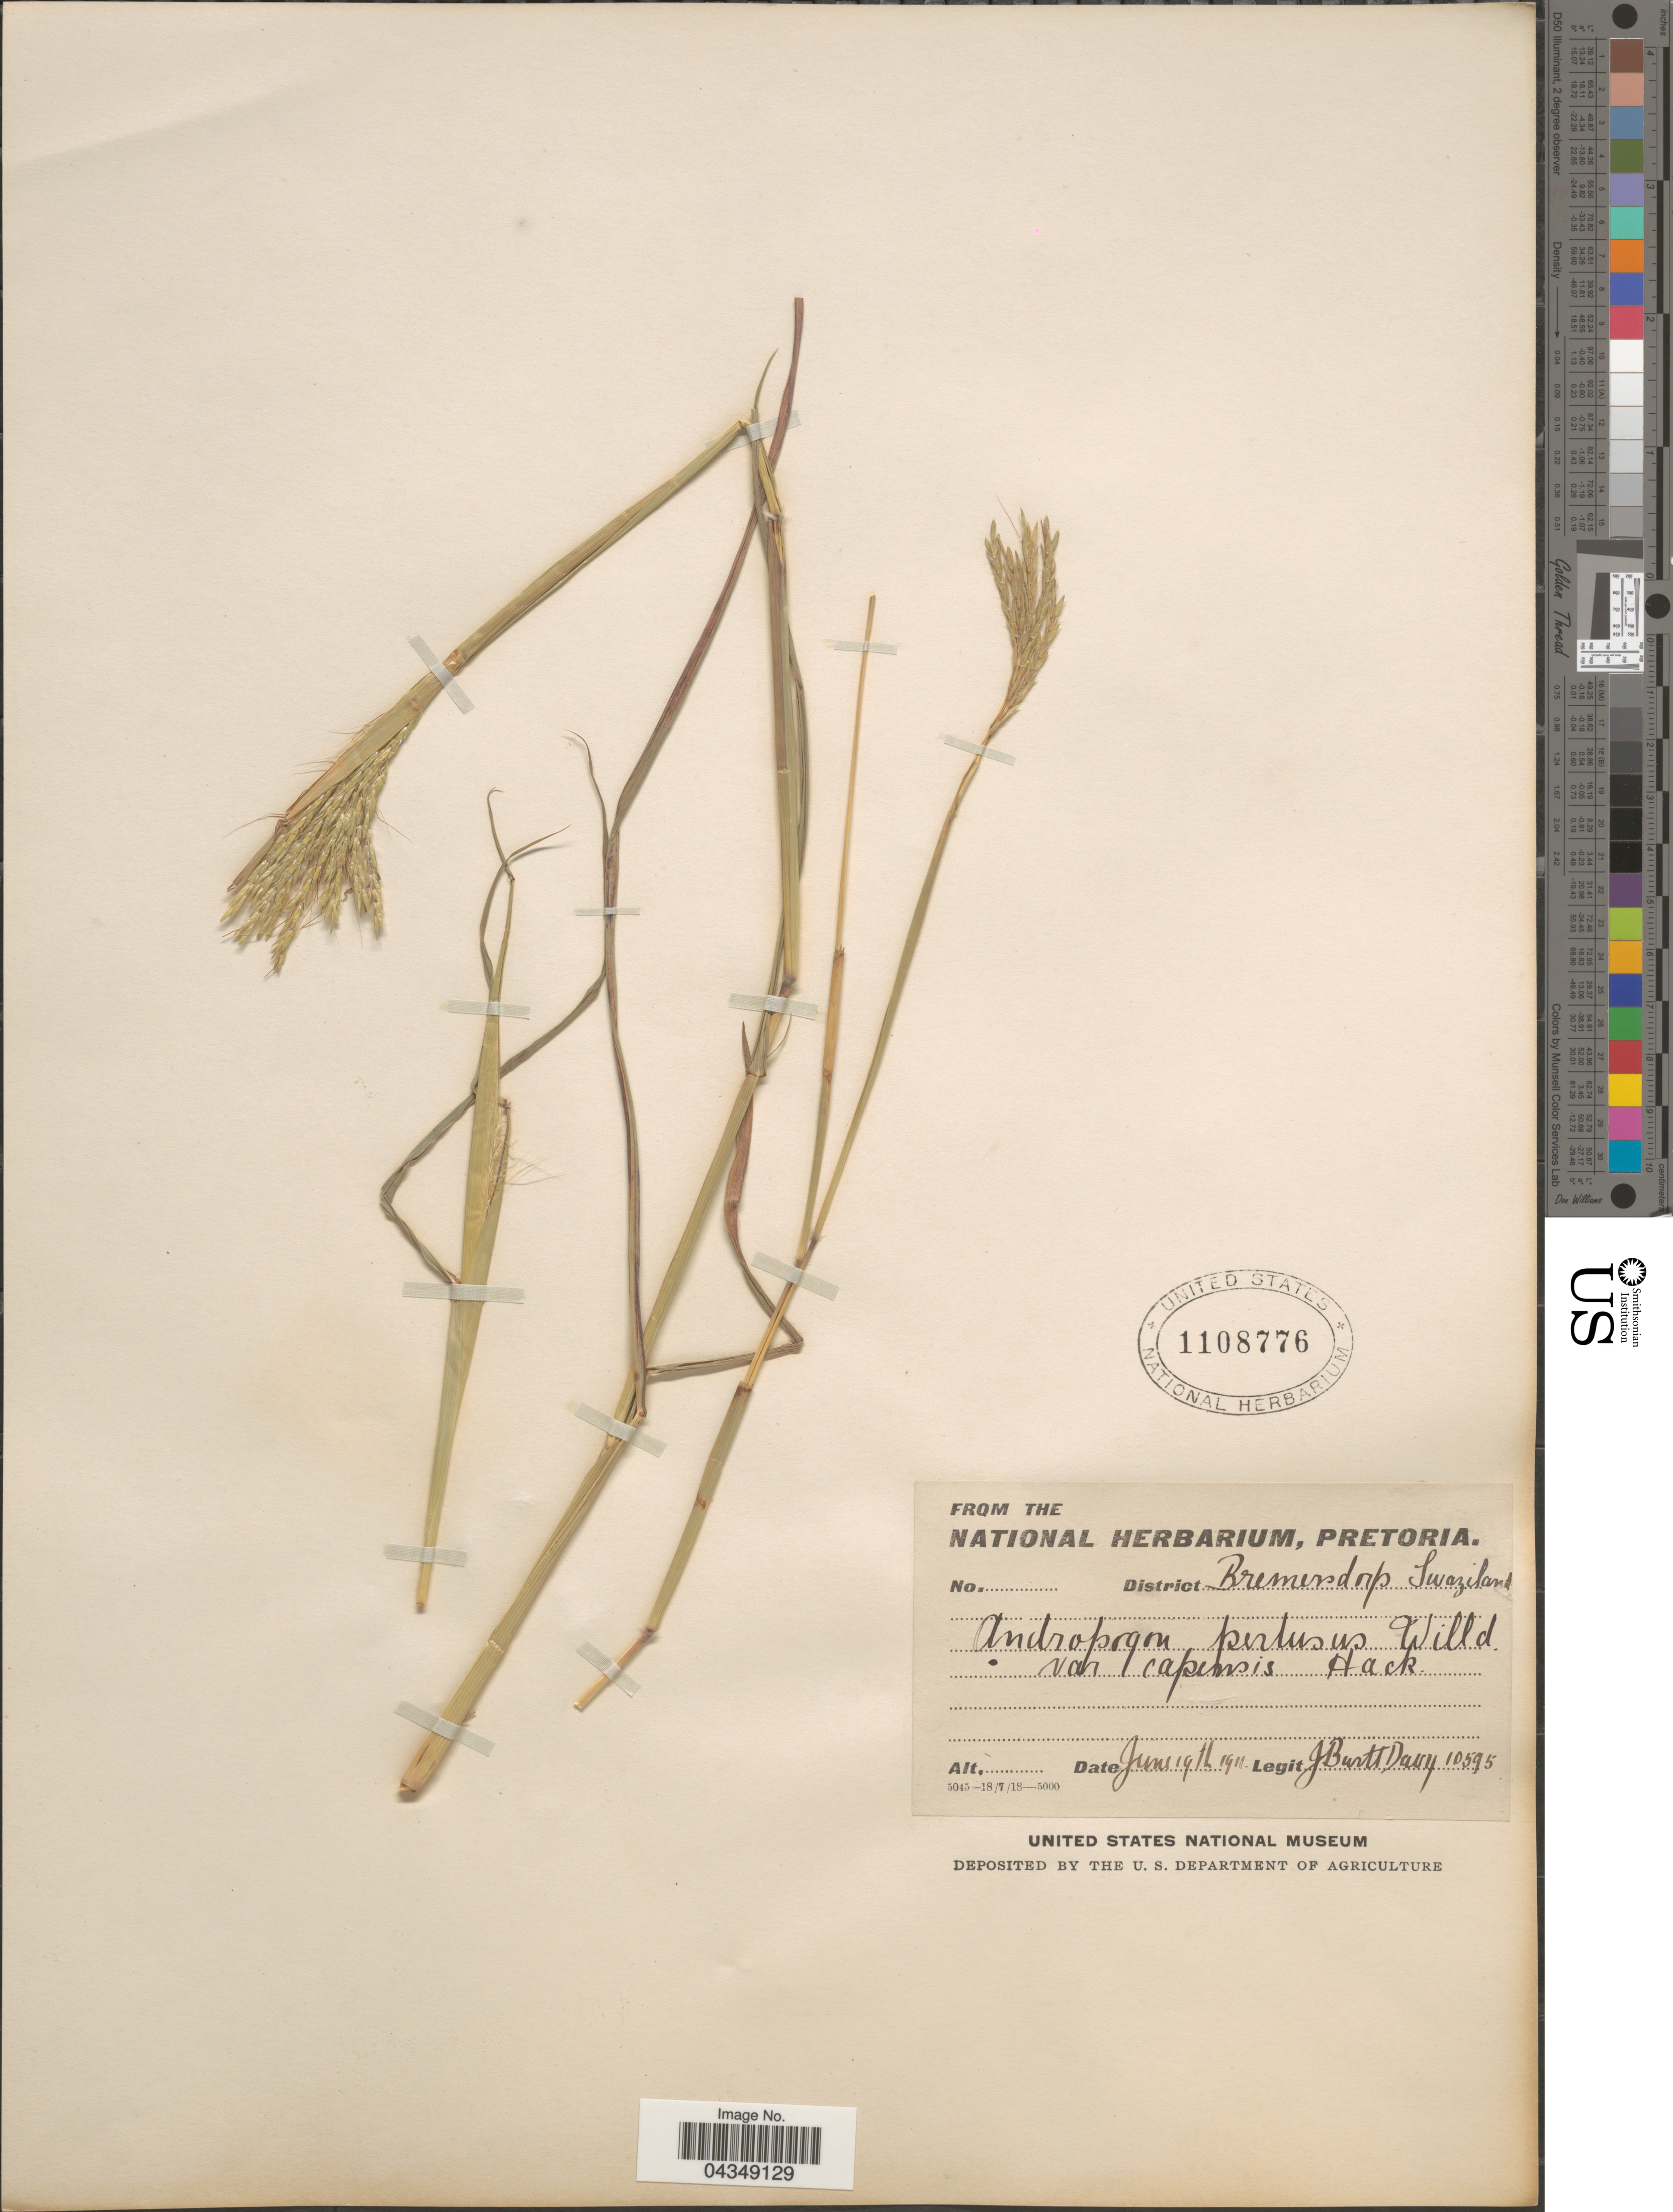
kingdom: Plantae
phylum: Tracheophyta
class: Liliopsida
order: Poales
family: Poaceae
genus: Bothriochloa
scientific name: Bothriochloa insculpta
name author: (Hochst. ex A. Rich.) A. Camus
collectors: J. Burtt Davy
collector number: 10595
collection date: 1911-06-19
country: Eswatini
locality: District Bremersdorp.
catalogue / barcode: US 1108776